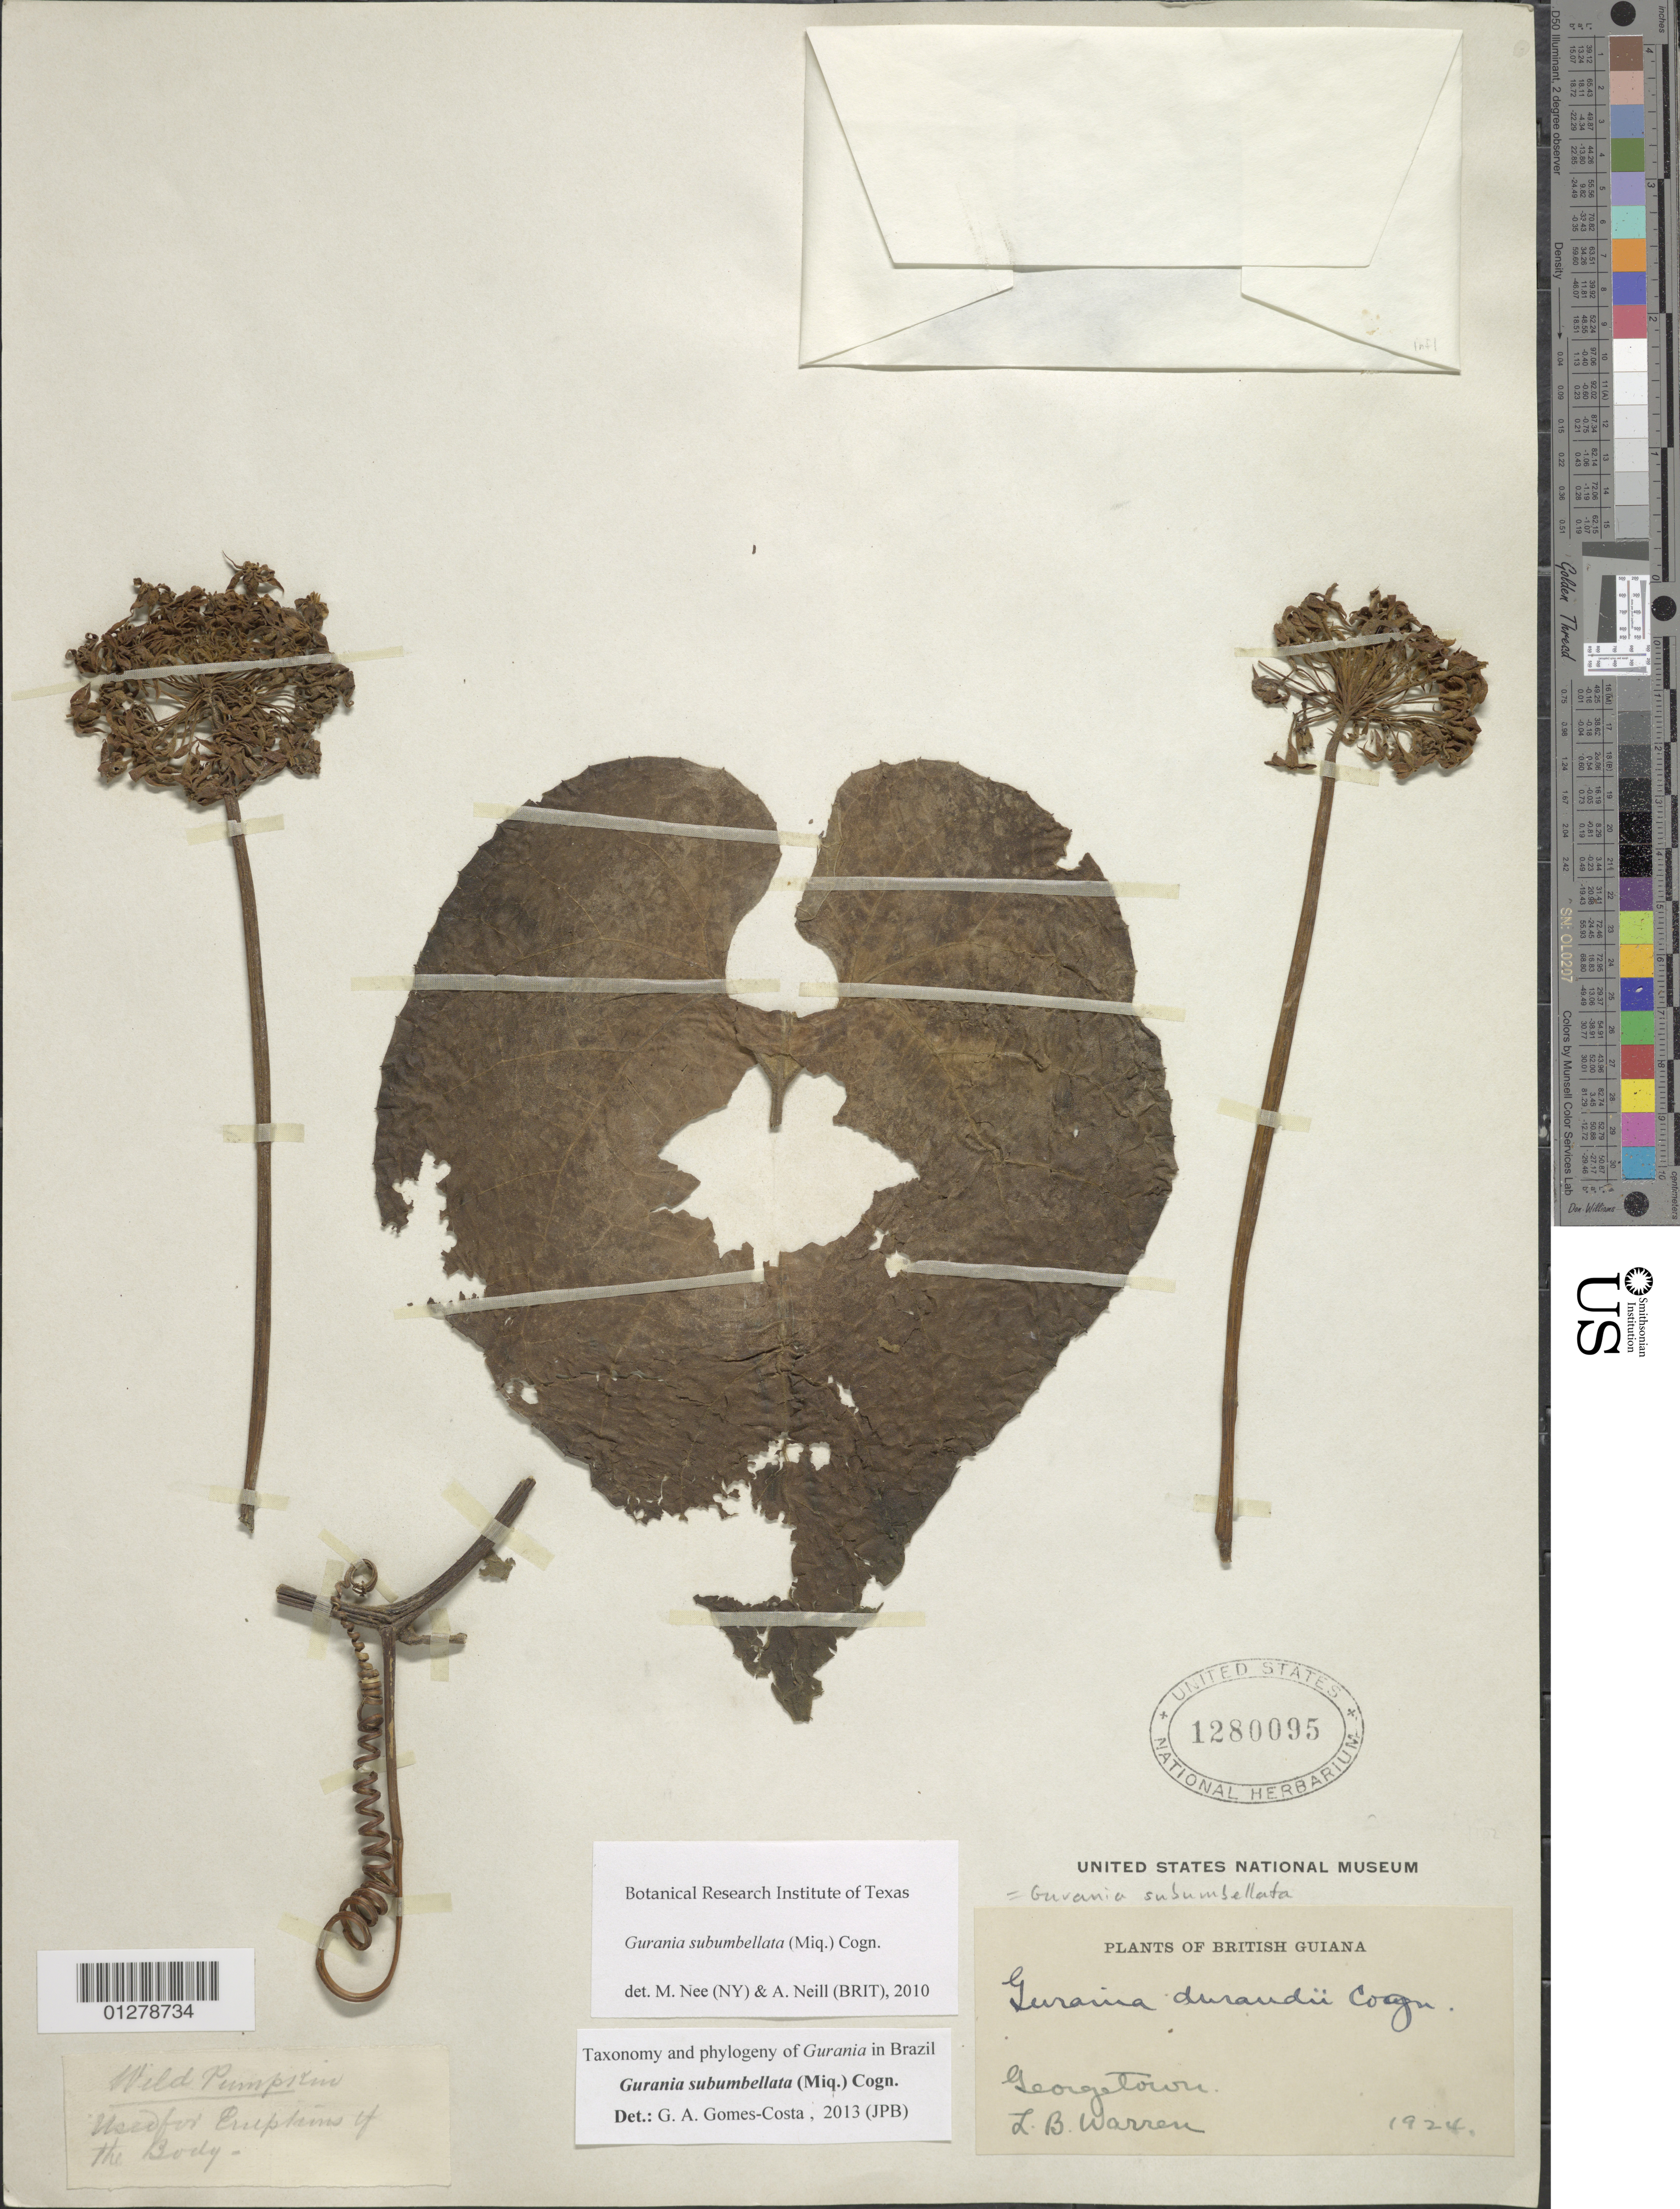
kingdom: Plantae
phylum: Tracheophyta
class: Magnoliopsida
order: Cucurbitales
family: Cucurbitaceae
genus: Gurania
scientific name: Gurania subumbellata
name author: (Miq.) Cogn.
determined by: Gomes-Costa, G. A.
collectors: L. Warren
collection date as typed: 1924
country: Guyana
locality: Georgetown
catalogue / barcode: US 1280095